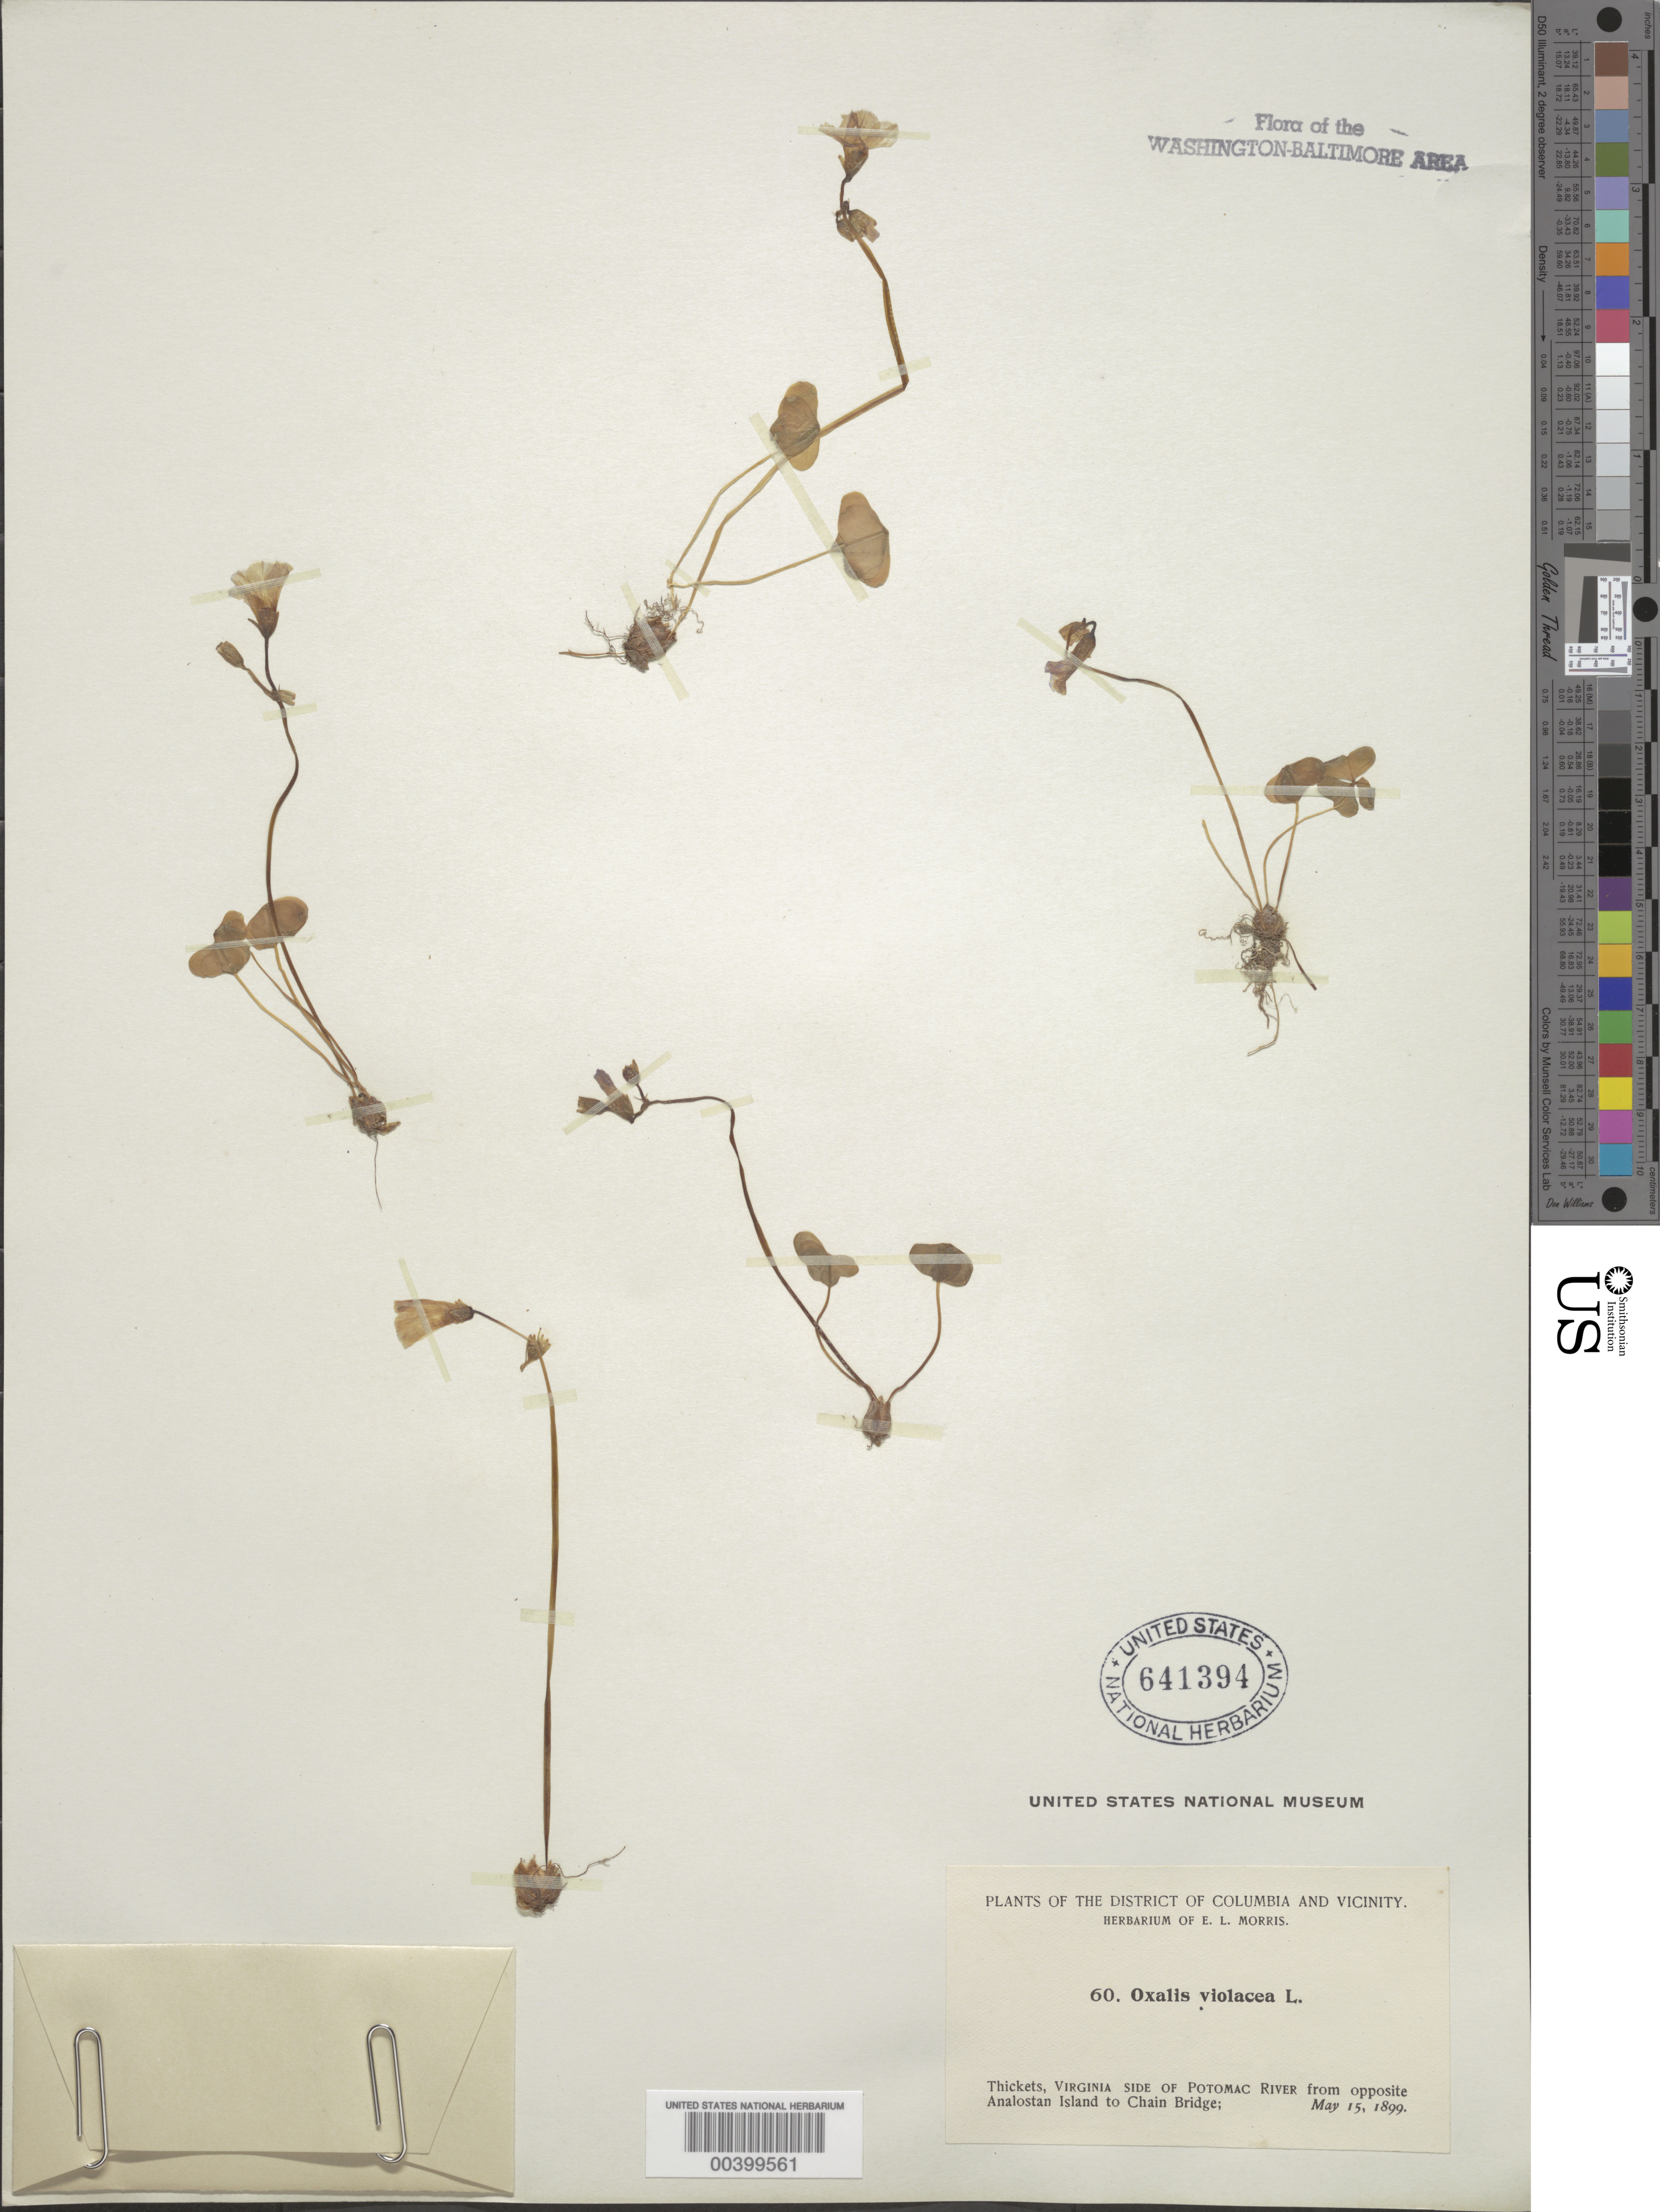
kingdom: Plantae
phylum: Tracheophyta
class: Magnoliopsida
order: Oxalidales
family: Oxalidaceae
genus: Oxalis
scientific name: Oxalis violacea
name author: L.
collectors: E. L. Morris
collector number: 60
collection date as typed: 15 May 1899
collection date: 1899-05-15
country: United States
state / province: Virginia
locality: Opposite Roosevelt Island to Chain Bridge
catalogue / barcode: US 641394